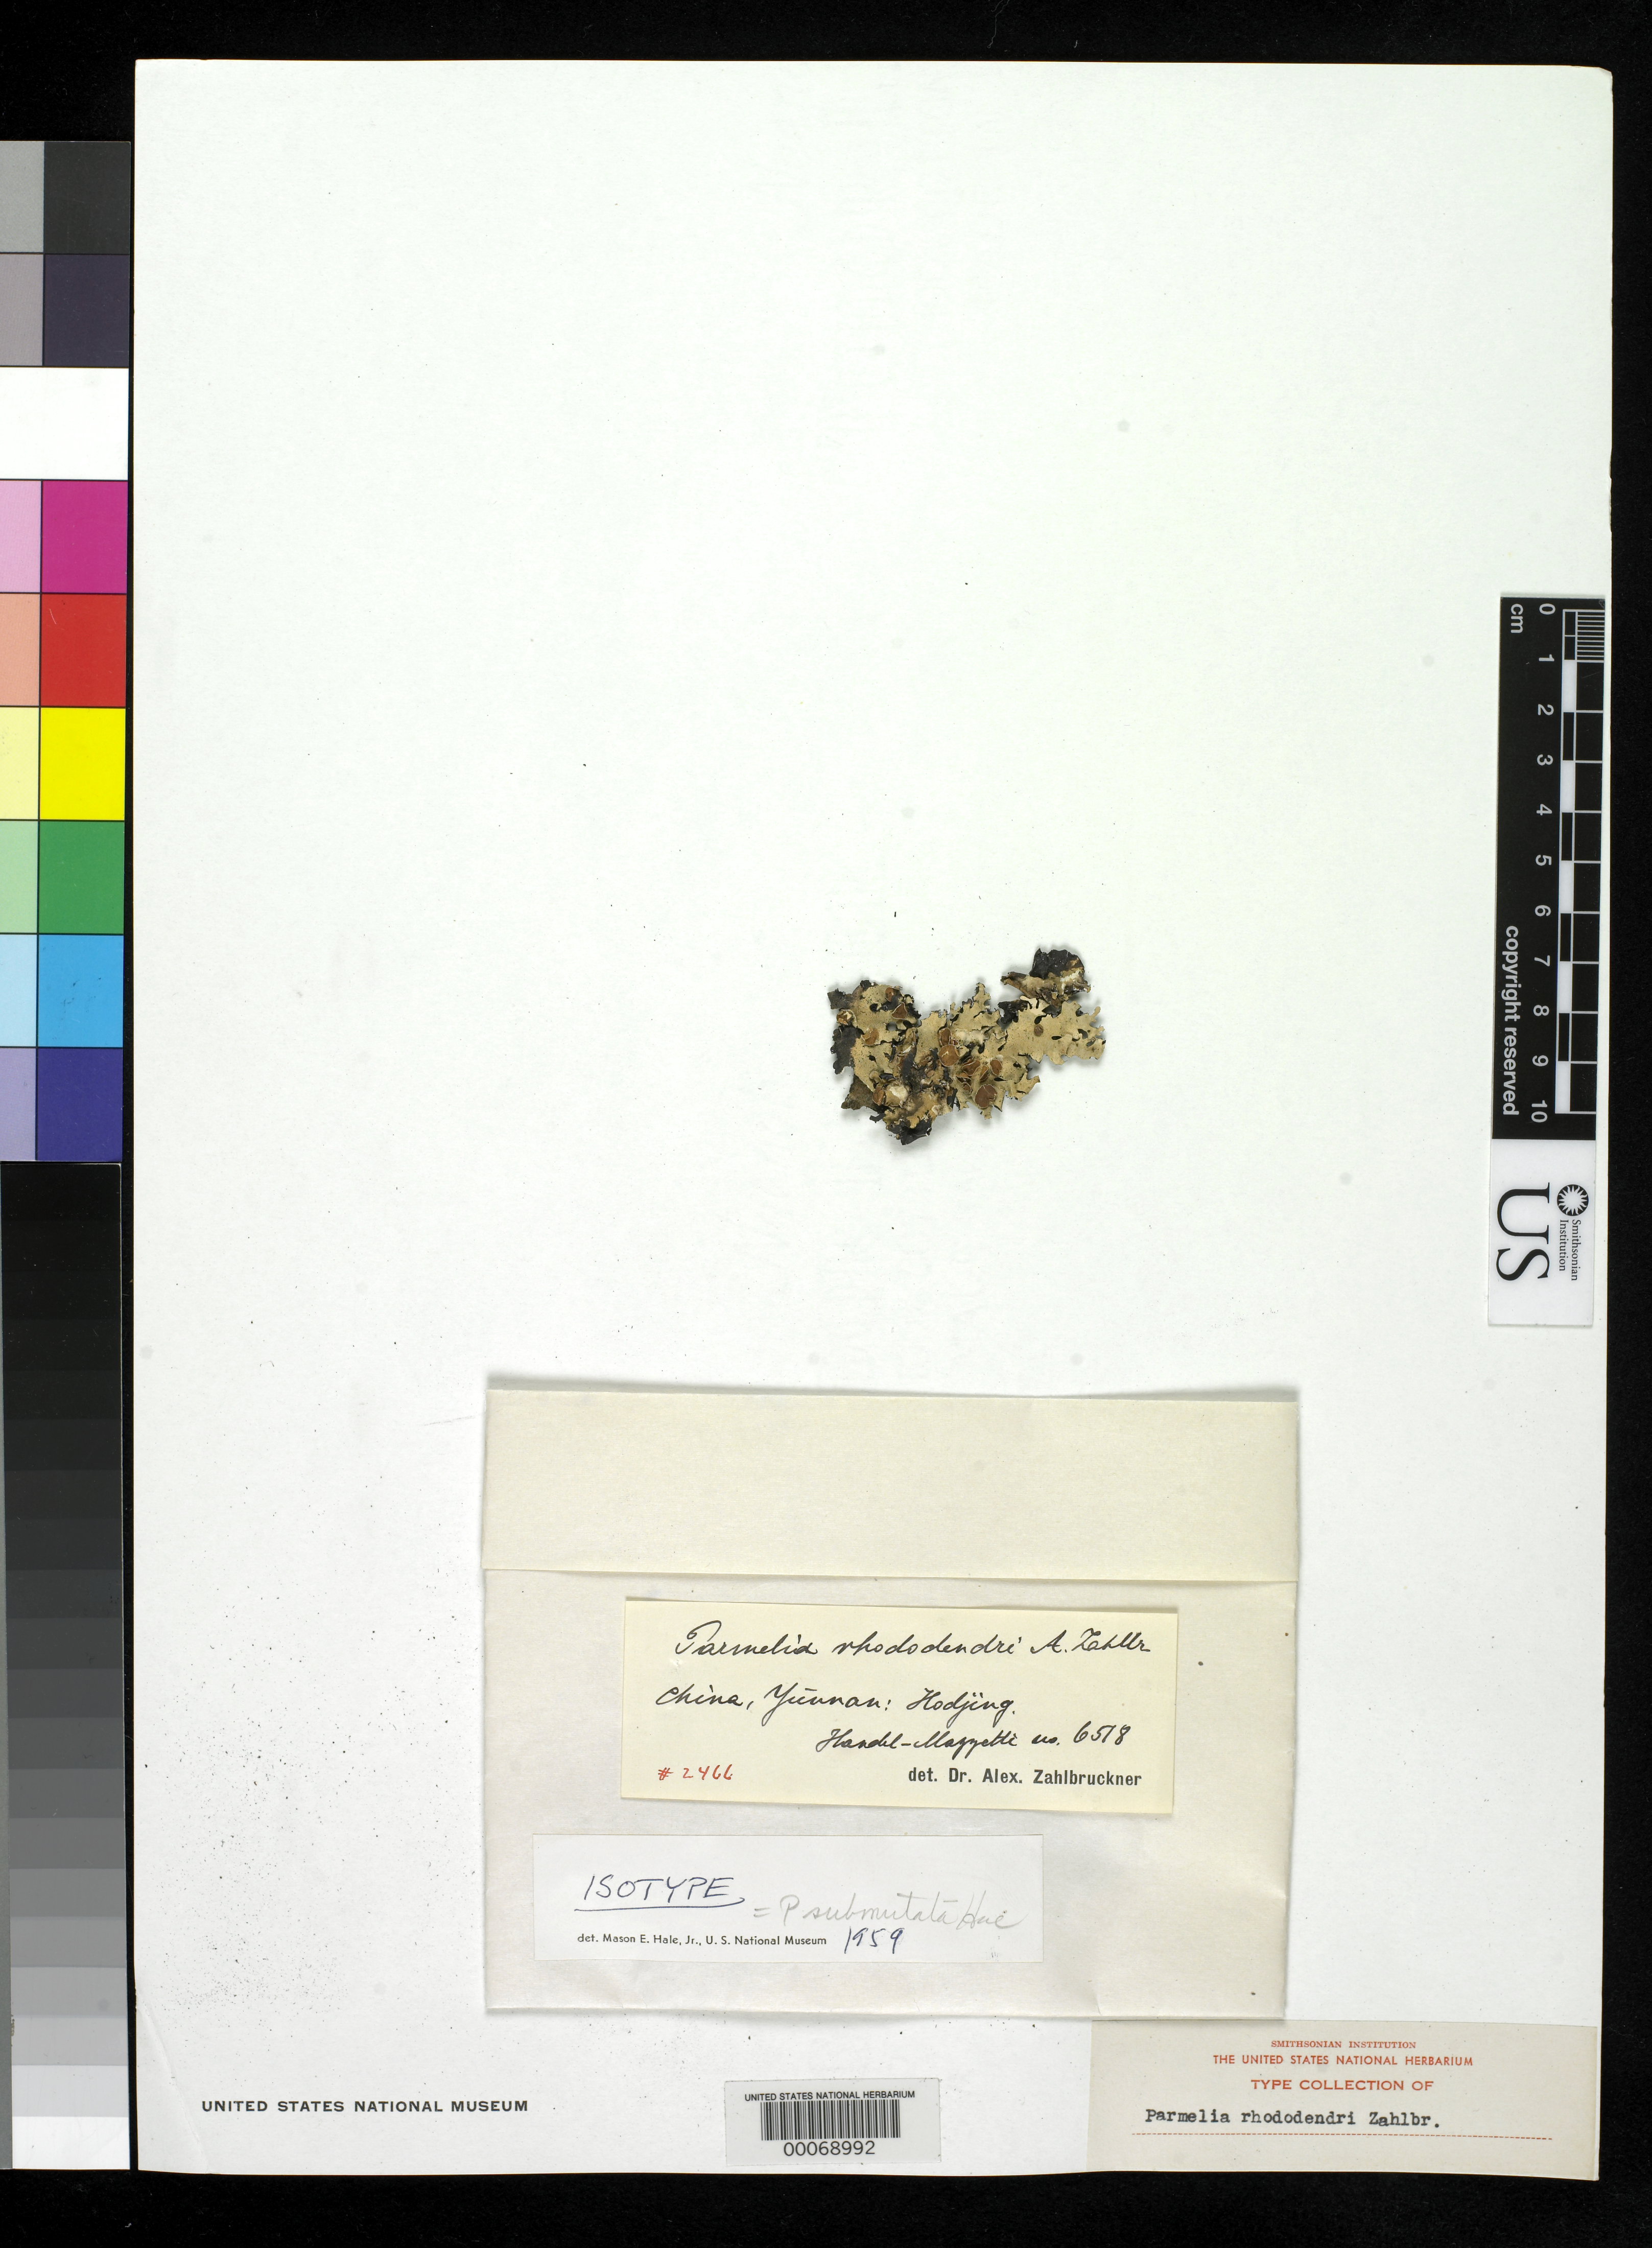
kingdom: Fungi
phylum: Ascomycota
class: Lecanoromycetes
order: Lecanorales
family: Parmeliaceae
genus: Parmelia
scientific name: Parmelia rhododendri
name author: Zahlbr. in Hand.-Mazz.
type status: Isolectotype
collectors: H. Handel-Mazzetti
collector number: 6518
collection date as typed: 25 May 1915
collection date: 1915-05-25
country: China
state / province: Yunnan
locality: Walde ober Hsiang-Schuiho, Dali und Hodjing. [Forest above Hsiang-Schuiho, Dali and Hodjing.]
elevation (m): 3400